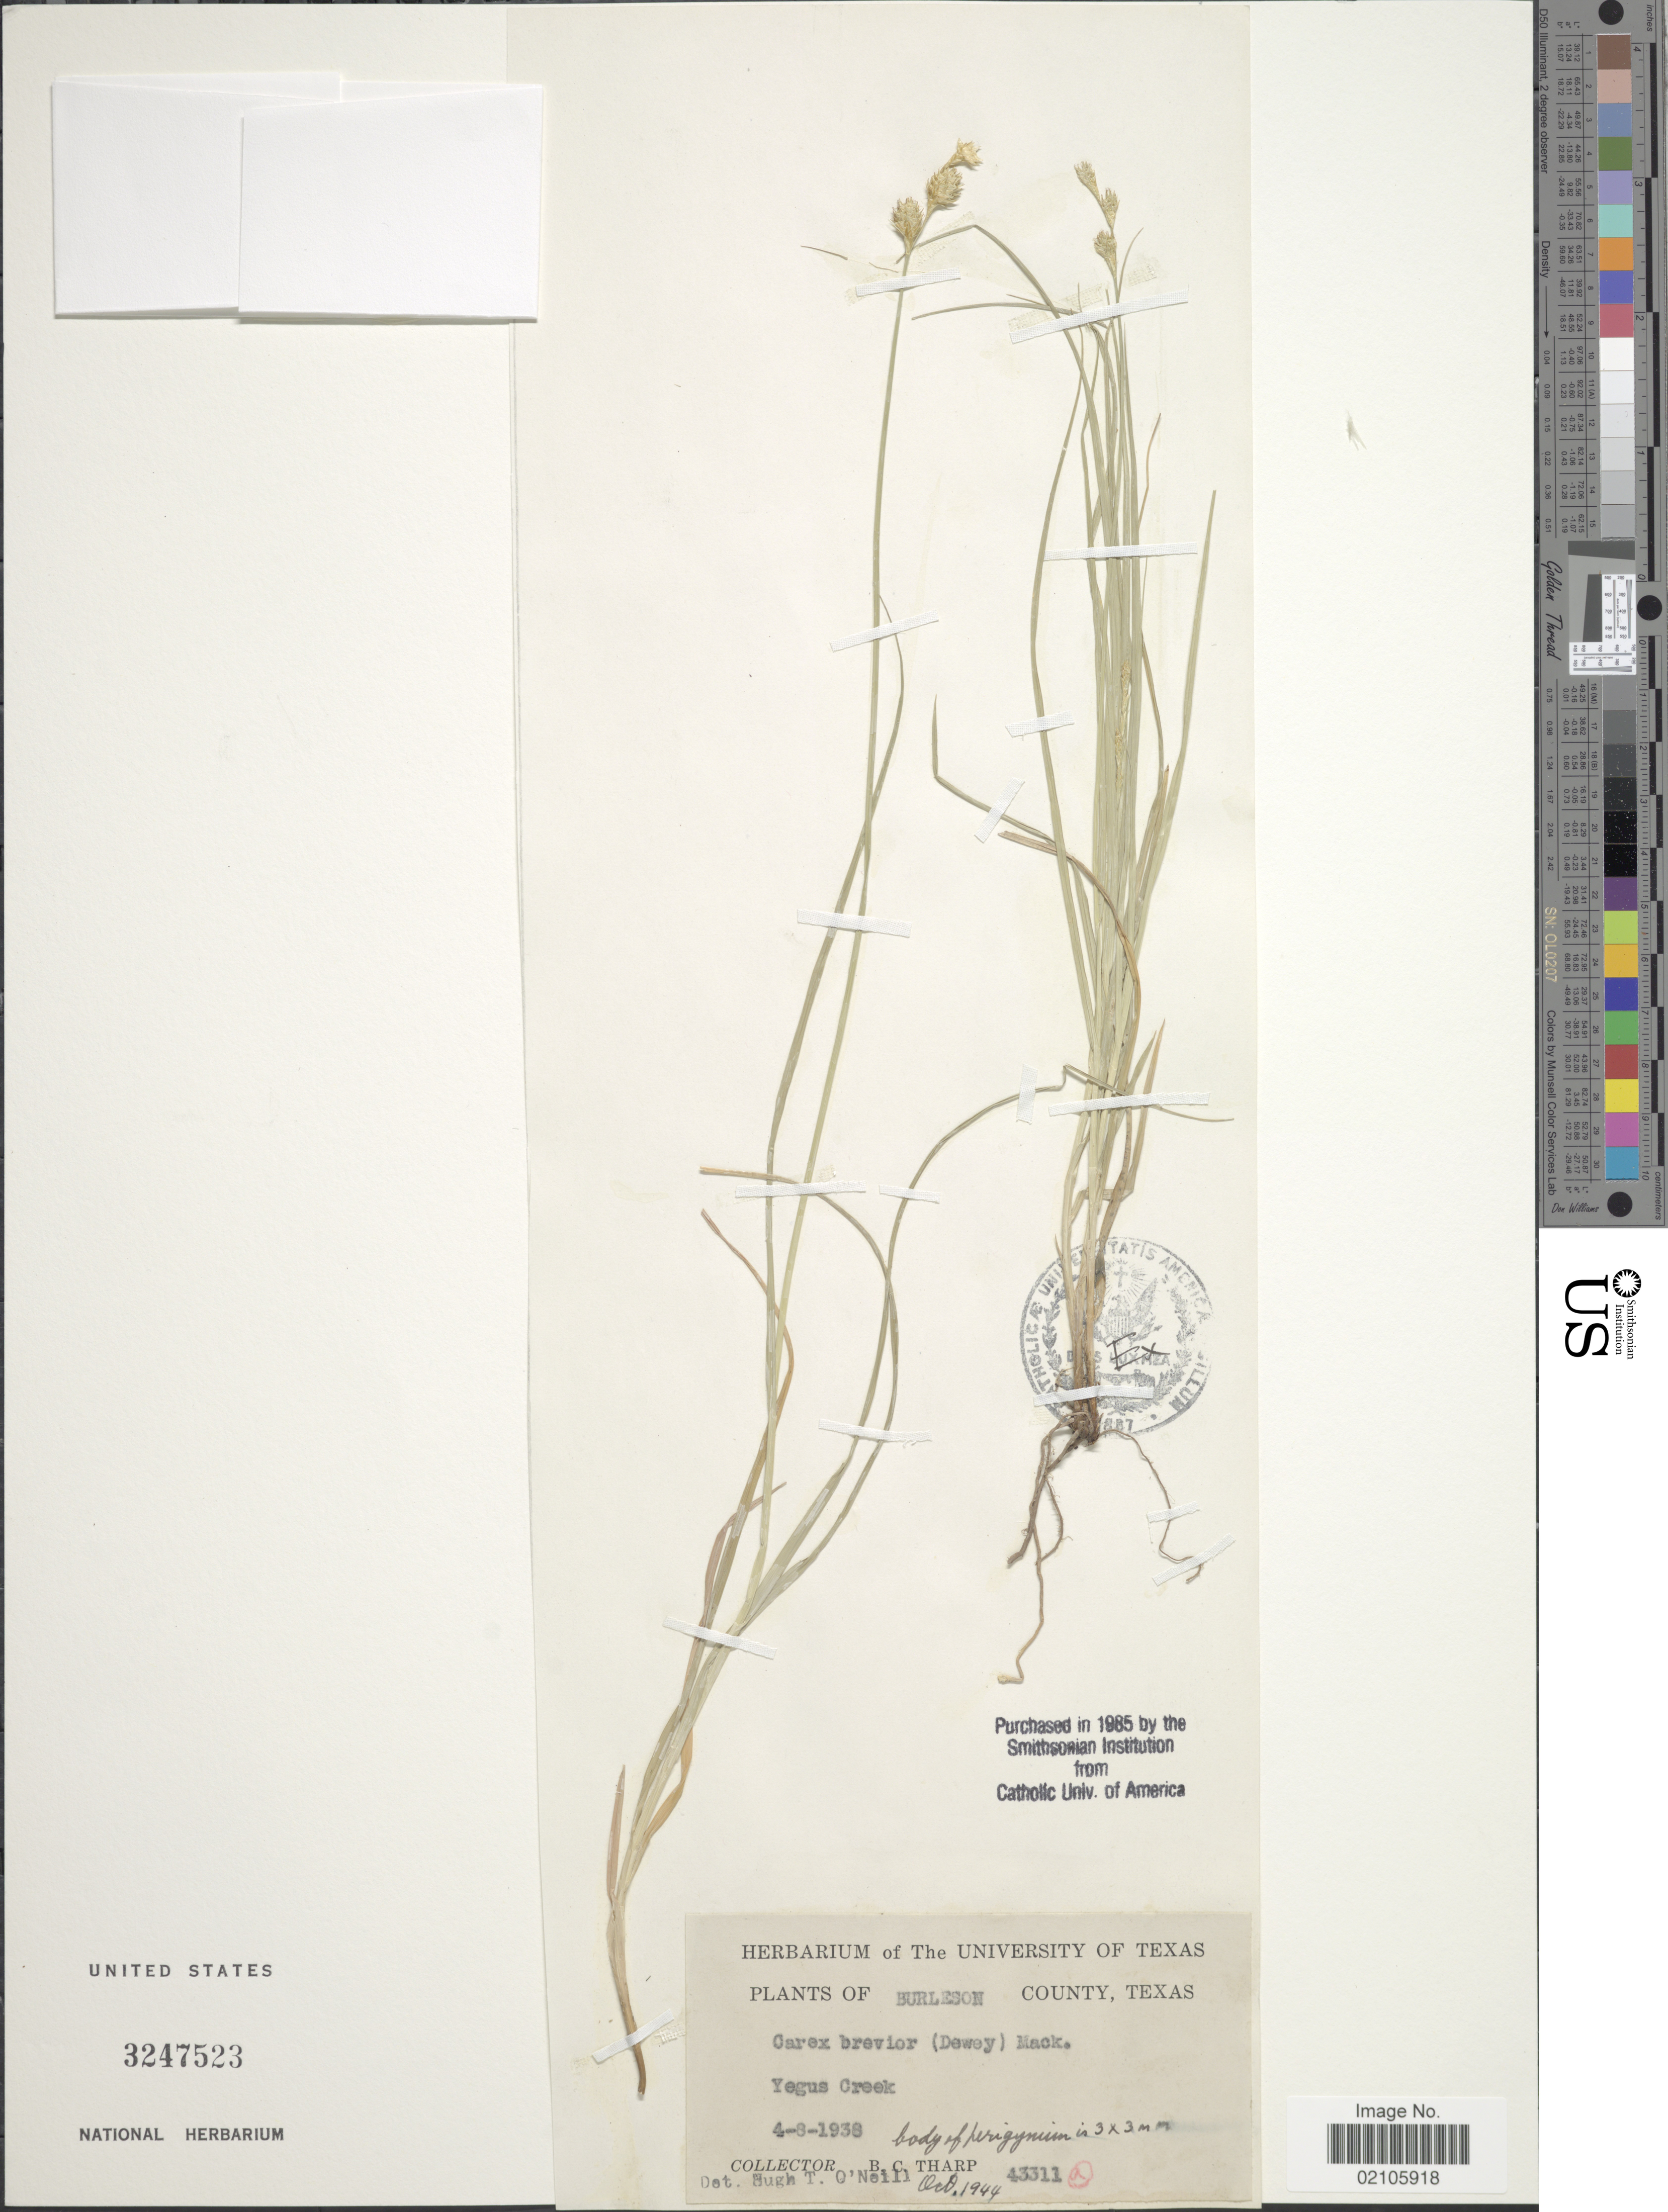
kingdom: Plantae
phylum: Tracheophyta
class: Liliopsida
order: Poales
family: Cyperaceae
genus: Carex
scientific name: Carex brevior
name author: (Dewey) Mack. ex Lunell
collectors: B. C. Tharp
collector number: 43311a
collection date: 1938-04-08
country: United States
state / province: Texas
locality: Burleson County, Yegus Creek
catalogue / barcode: US 3247523